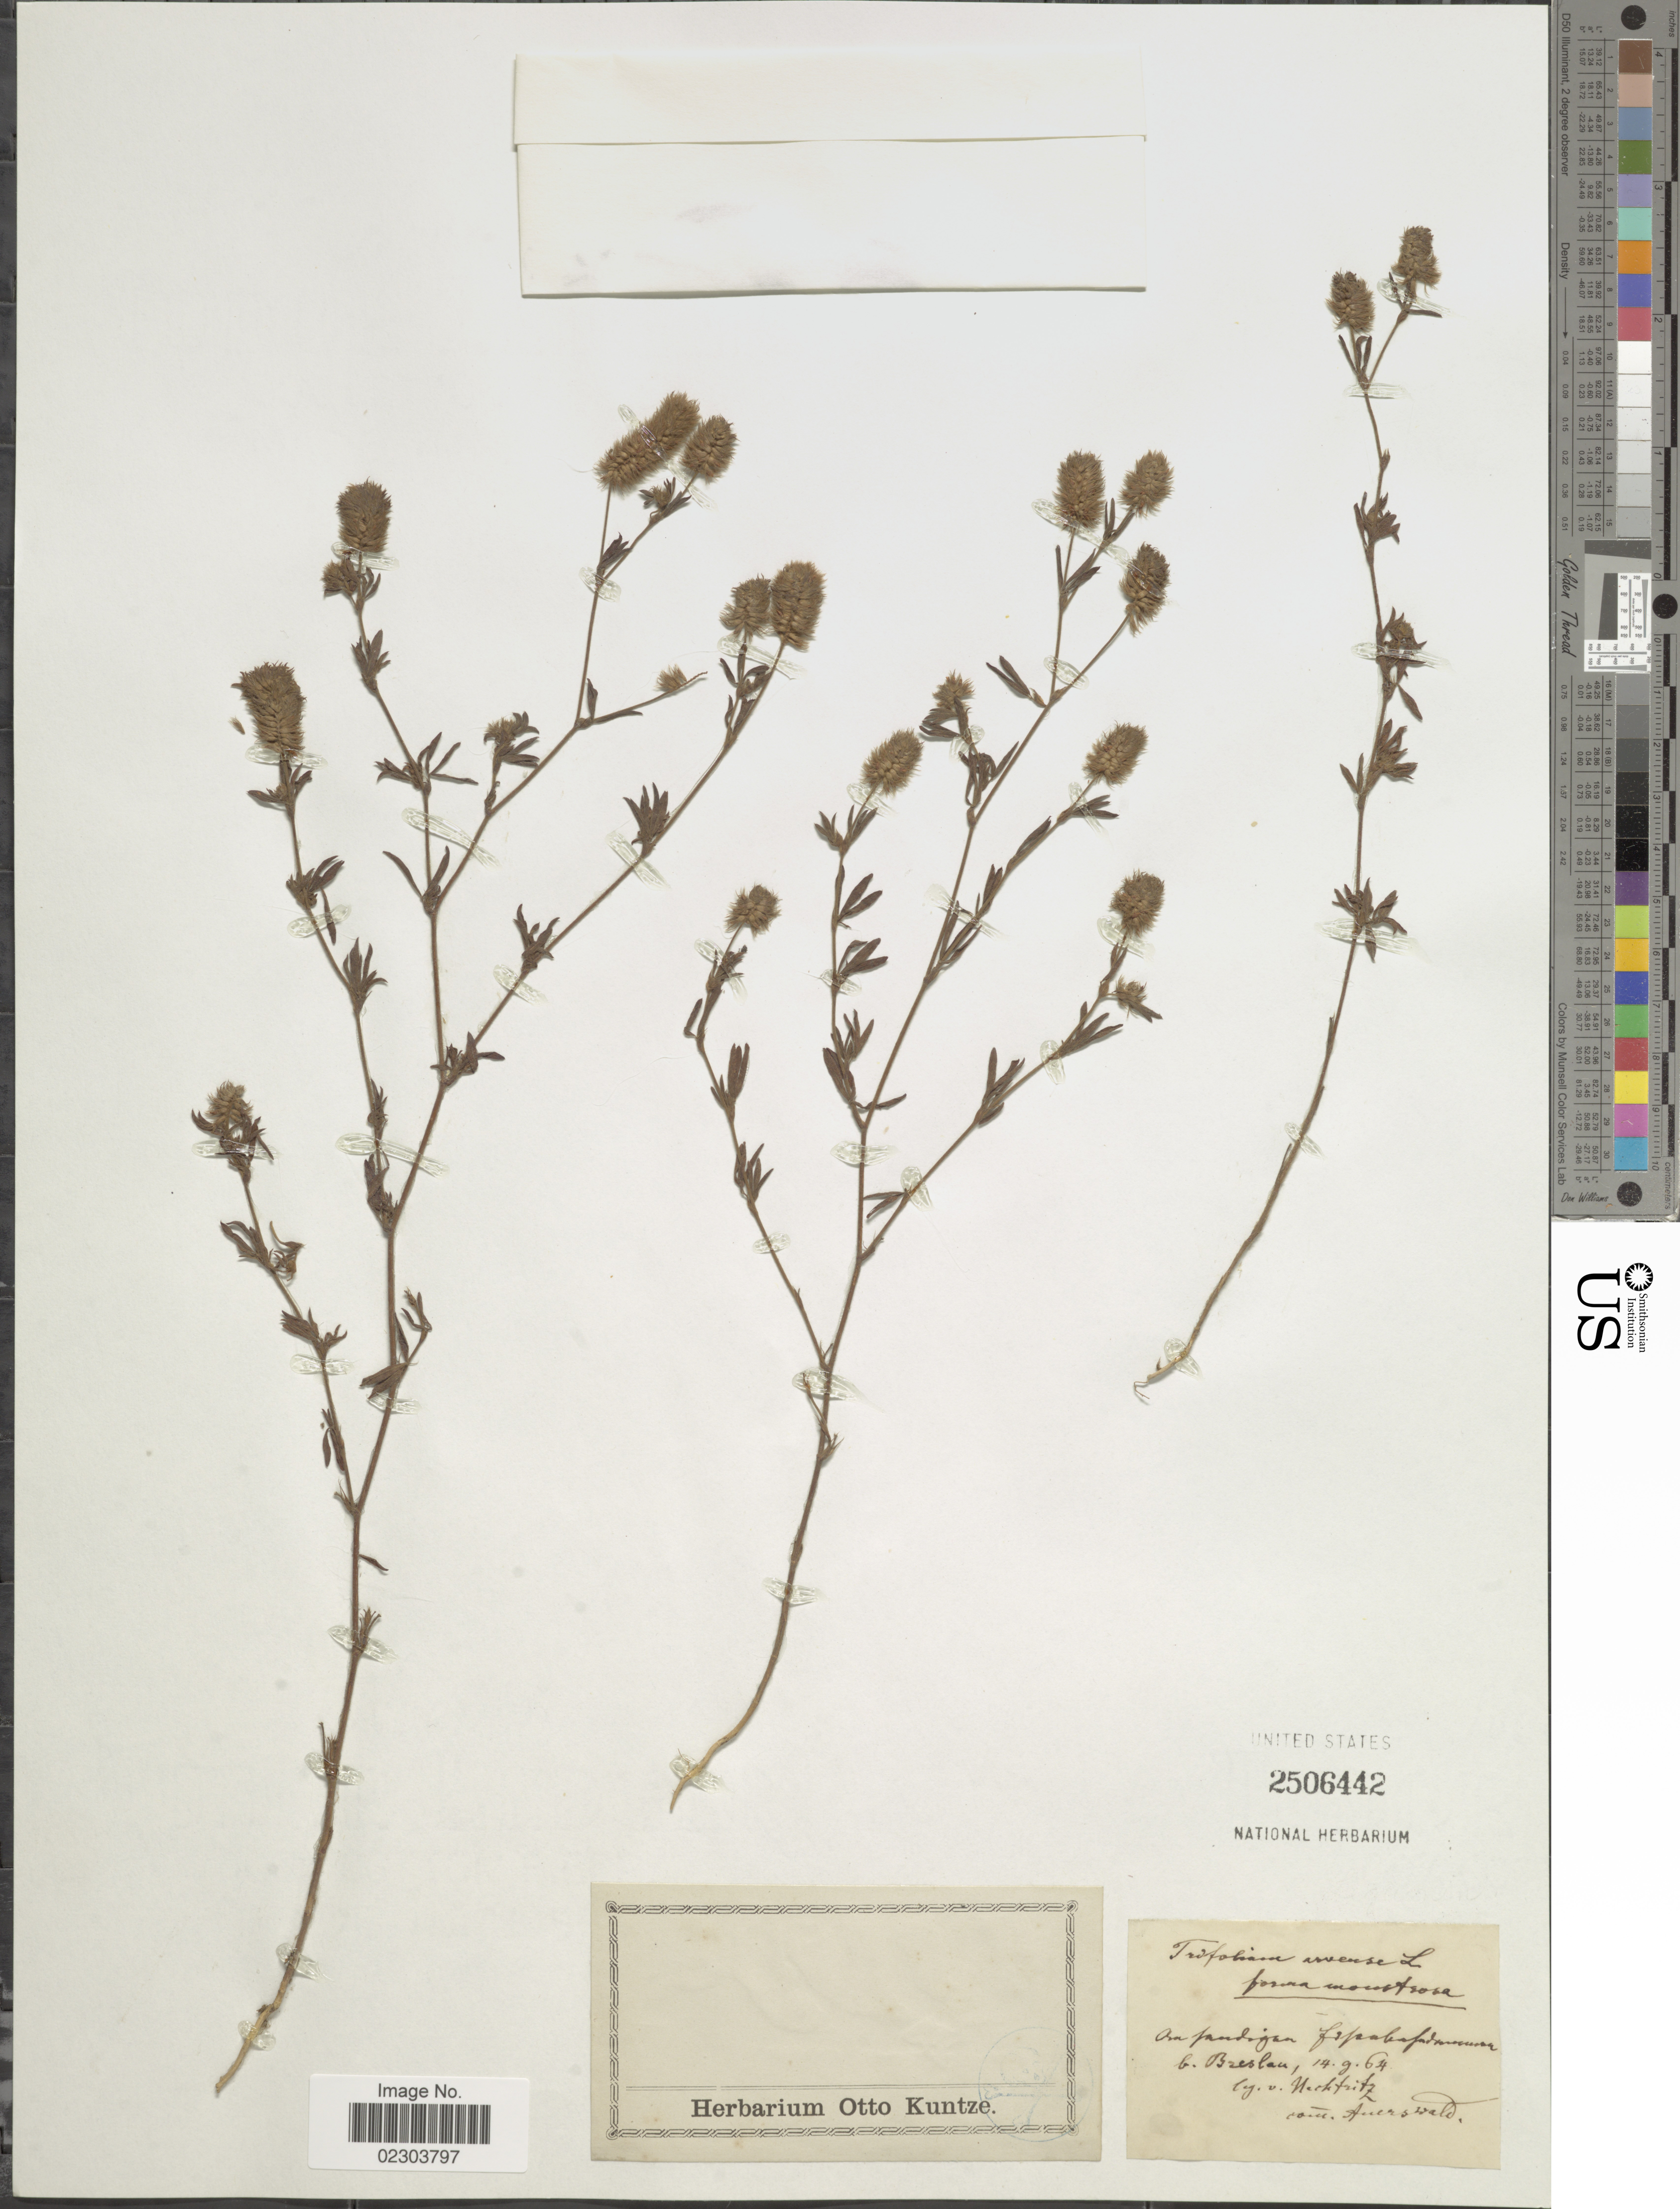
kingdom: Plantae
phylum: Tracheophyta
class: Magnoliopsida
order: Fabales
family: Fabaceae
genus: Trifolium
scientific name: Trifolium arvense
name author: L.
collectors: Uechtritz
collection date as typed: Transcribed d/m/y: 14/9/64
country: Poland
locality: Ora padogen fepabafaluraneur b. Breslau [interpreted]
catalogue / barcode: US 2506442